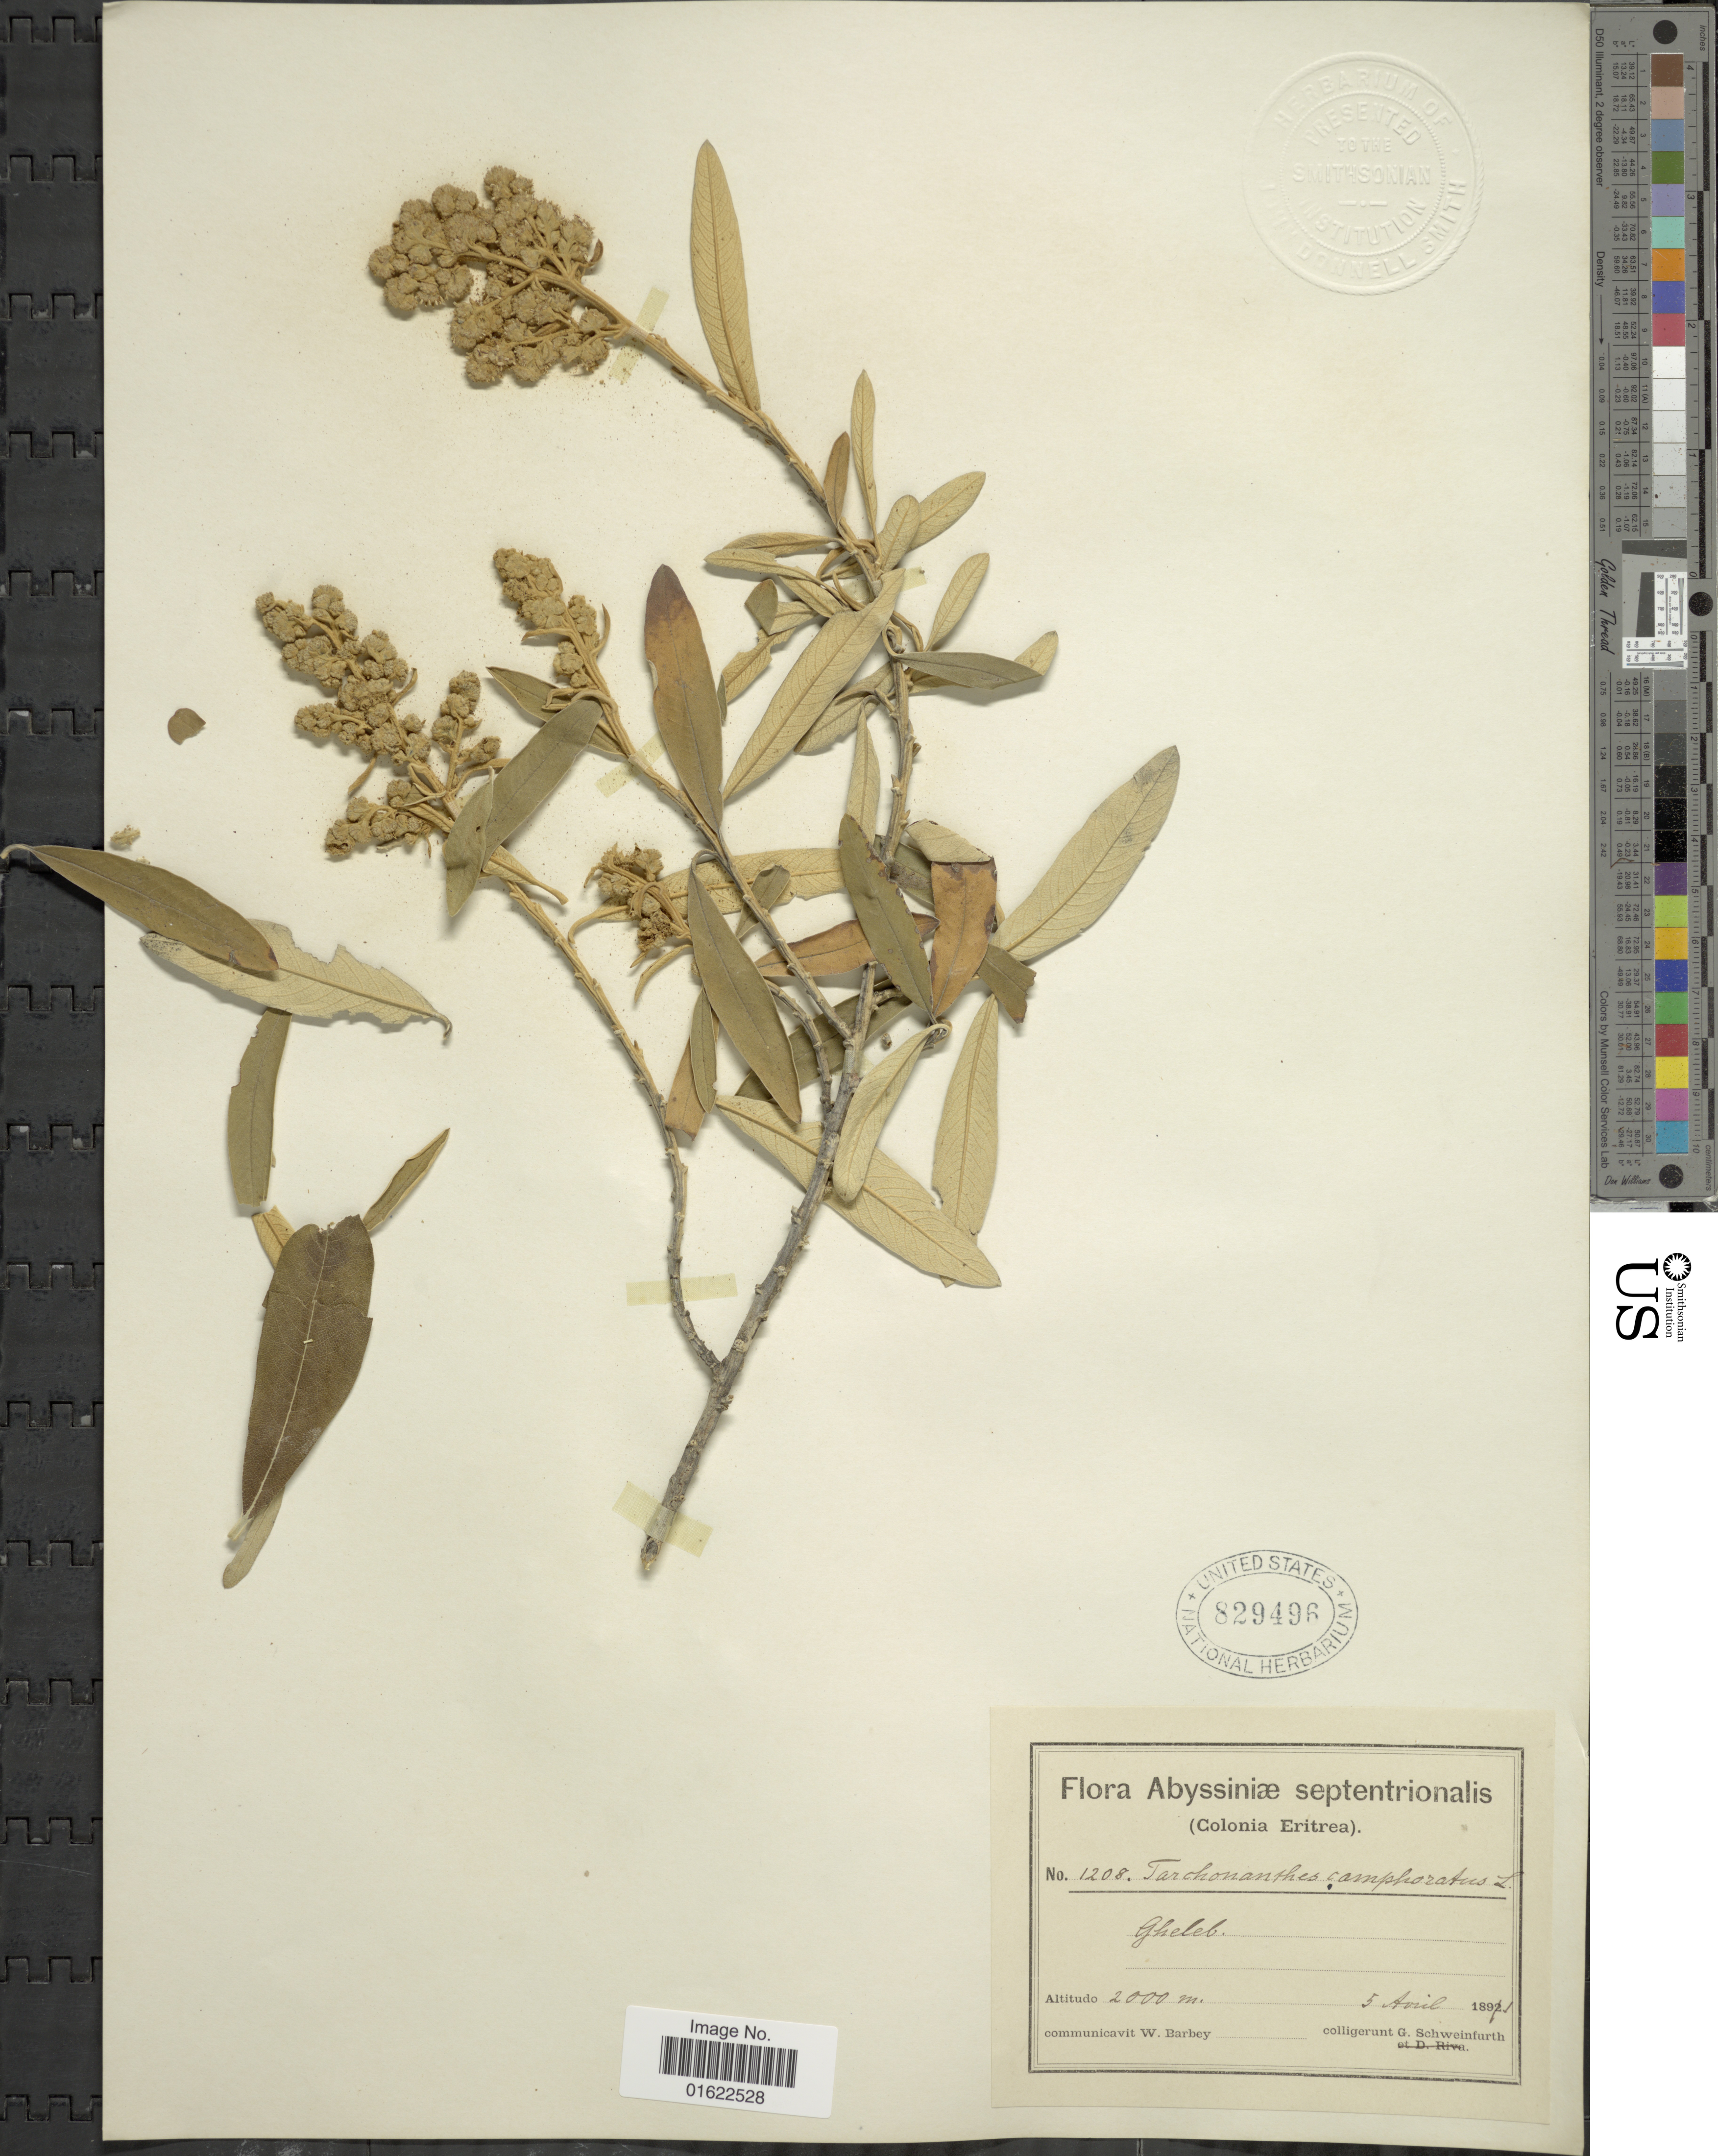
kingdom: Plantae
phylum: Tracheophyta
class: Magnoliopsida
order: Asterales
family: Asteraceae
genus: Tarchonanthus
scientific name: Tarchonanthus camphoratus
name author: L.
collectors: G. A. Schweinfurth (herbarium)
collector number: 1208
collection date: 1891-04-05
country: Eritrea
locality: Abyssiniae septentrionalis, Gheleb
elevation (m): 2000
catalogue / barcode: US 829496